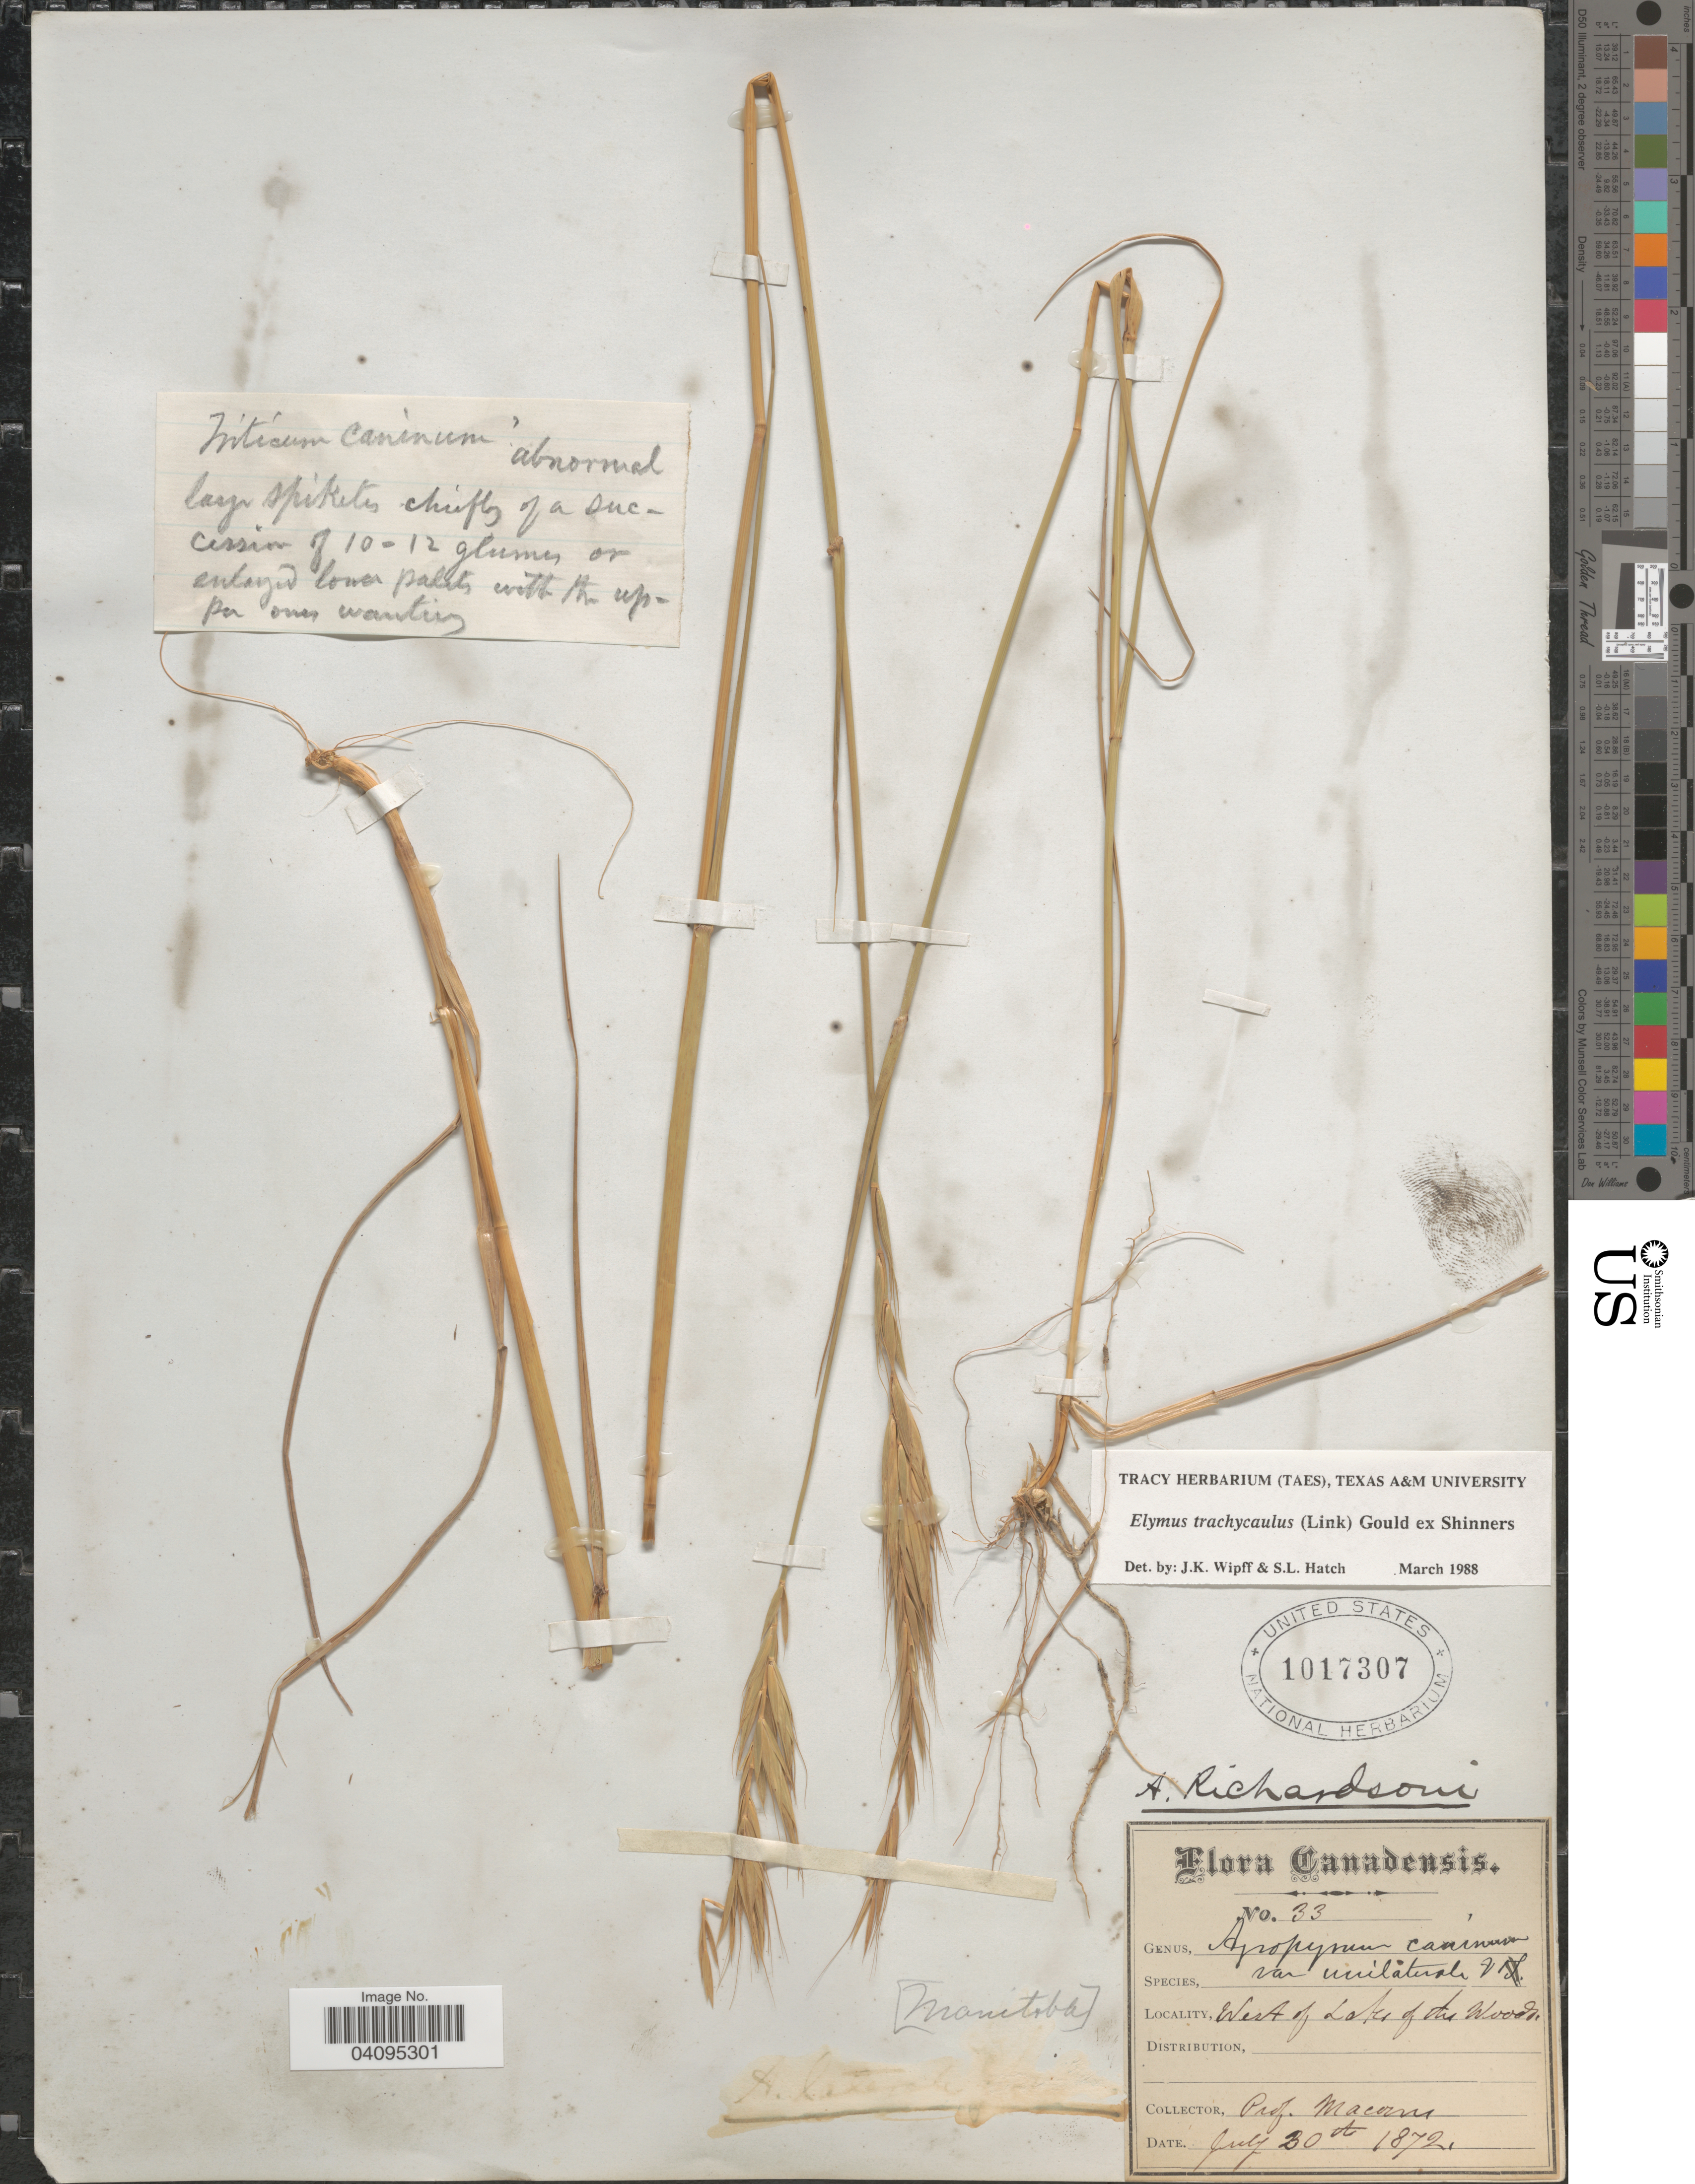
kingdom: Plantae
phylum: Tracheophyta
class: Liliopsida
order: Poales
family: Poaceae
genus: Elymus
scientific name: Elymus trachycaulus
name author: (Link) Gould ex Shinners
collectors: Prof. Macoun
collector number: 33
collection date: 1872-07-30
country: Canada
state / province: Manitoba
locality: West of Lake of the Woods.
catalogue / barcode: US 1017307